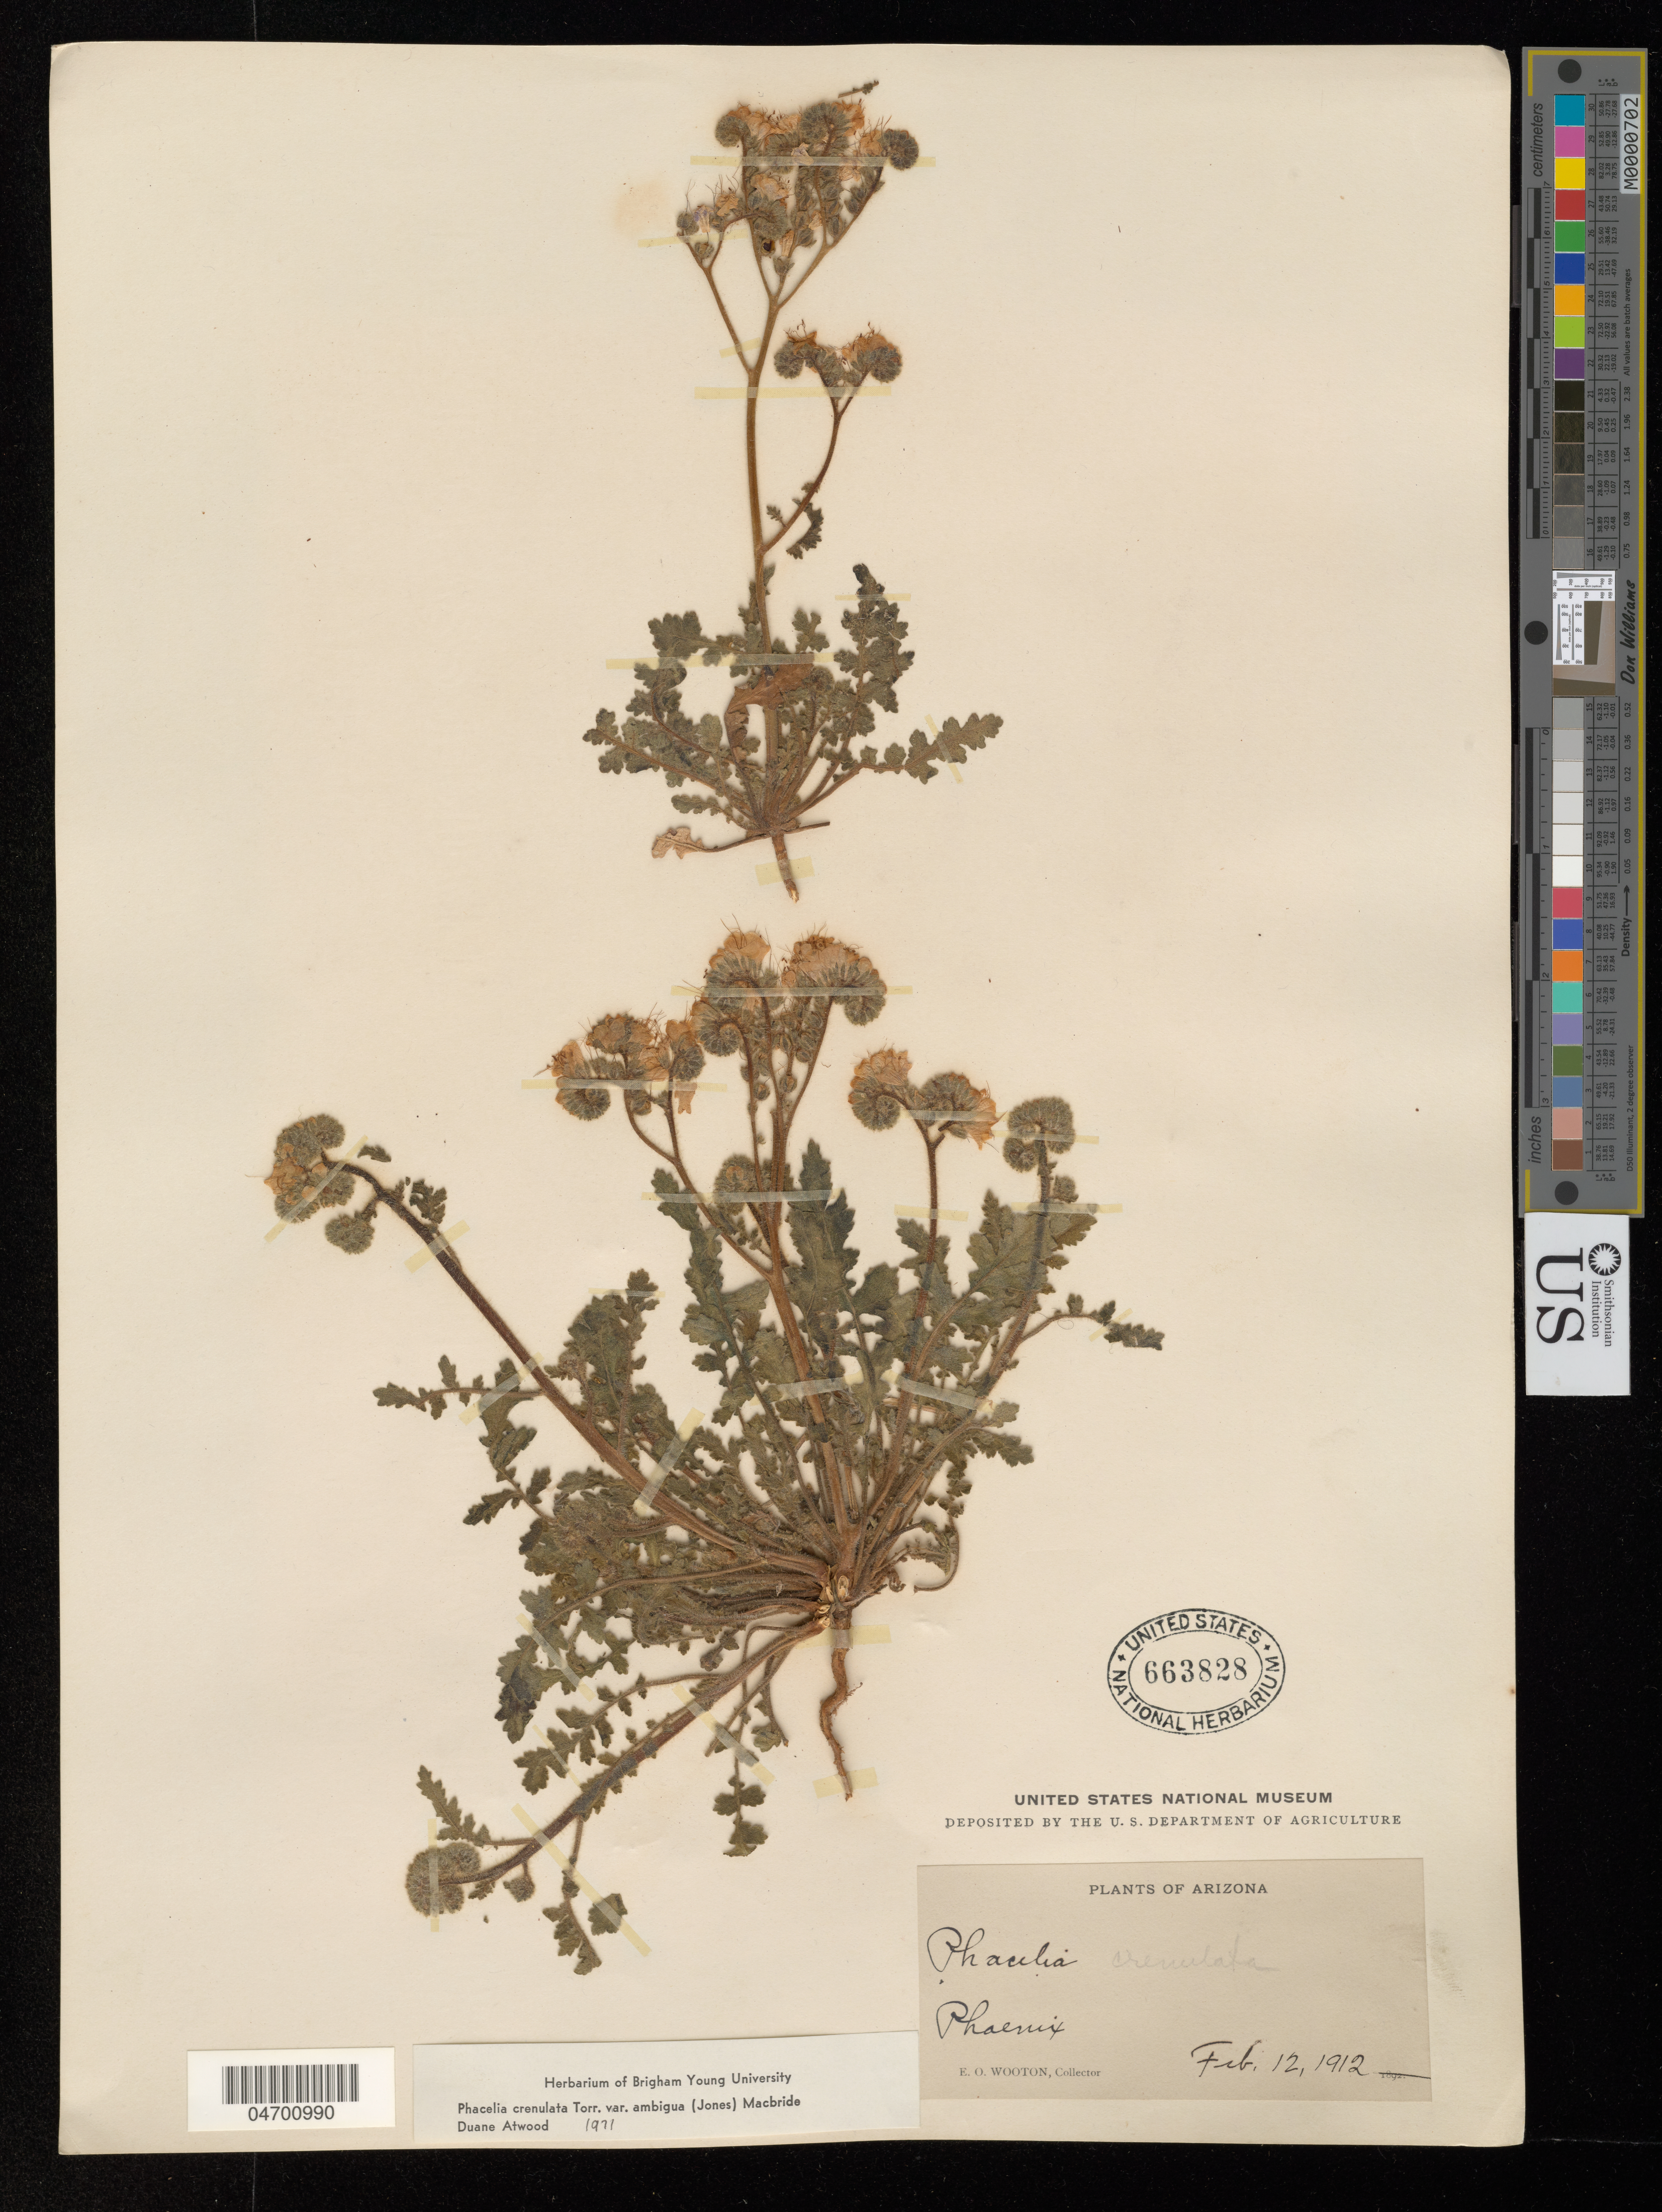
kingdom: Plantae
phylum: Tracheophyta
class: Magnoliopsida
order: Boraginales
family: Hydrophyllaceae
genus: Phacelia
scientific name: Phacelia crenulata var. ambigua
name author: (M.E. Jones) J.F. Macbr.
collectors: E. O. Wooton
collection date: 1912-02-12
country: United States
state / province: Arizona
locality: Phoenix.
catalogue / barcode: US 663828